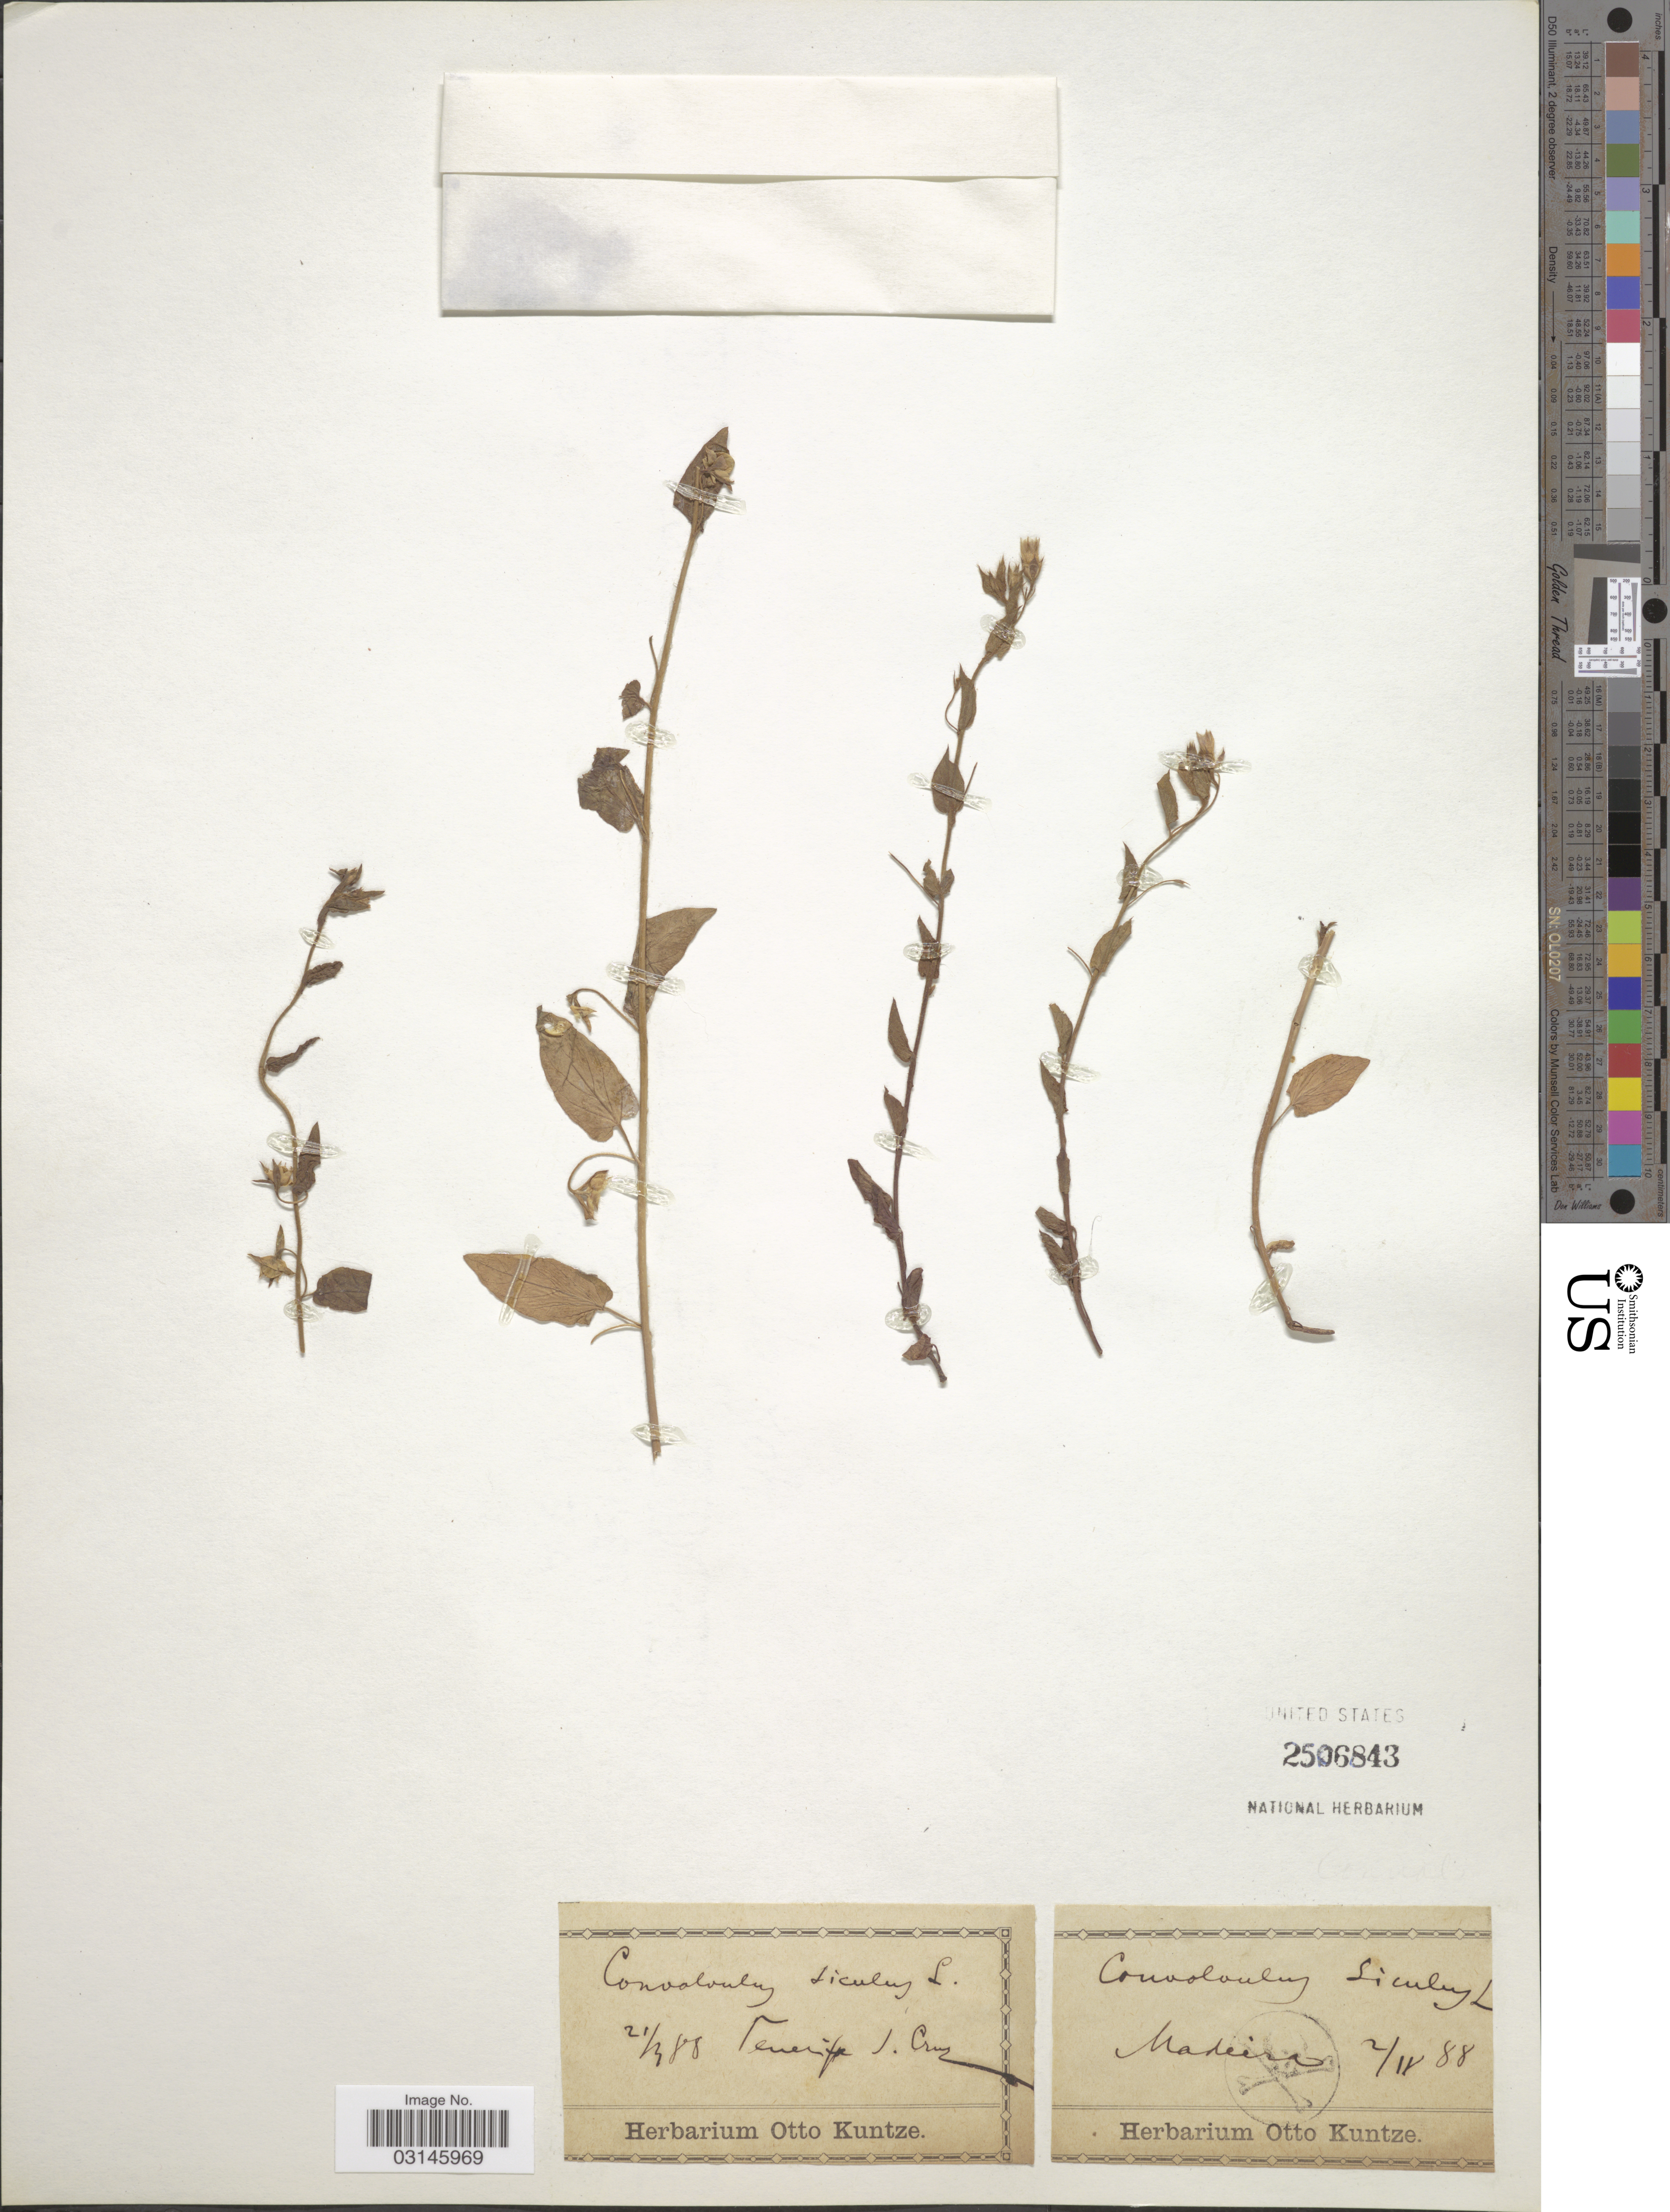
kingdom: Plantae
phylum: Tracheophyta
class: Magnoliopsida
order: Solanales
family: Convolvulaceae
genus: Convolvulus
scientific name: Convolvulus siculus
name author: L.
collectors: ex herb. Otto Kuntze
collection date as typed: Transcribed d/m/y: 2/4/88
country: Portugal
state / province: Madeira (Aut. Reg.)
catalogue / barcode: US 2506843